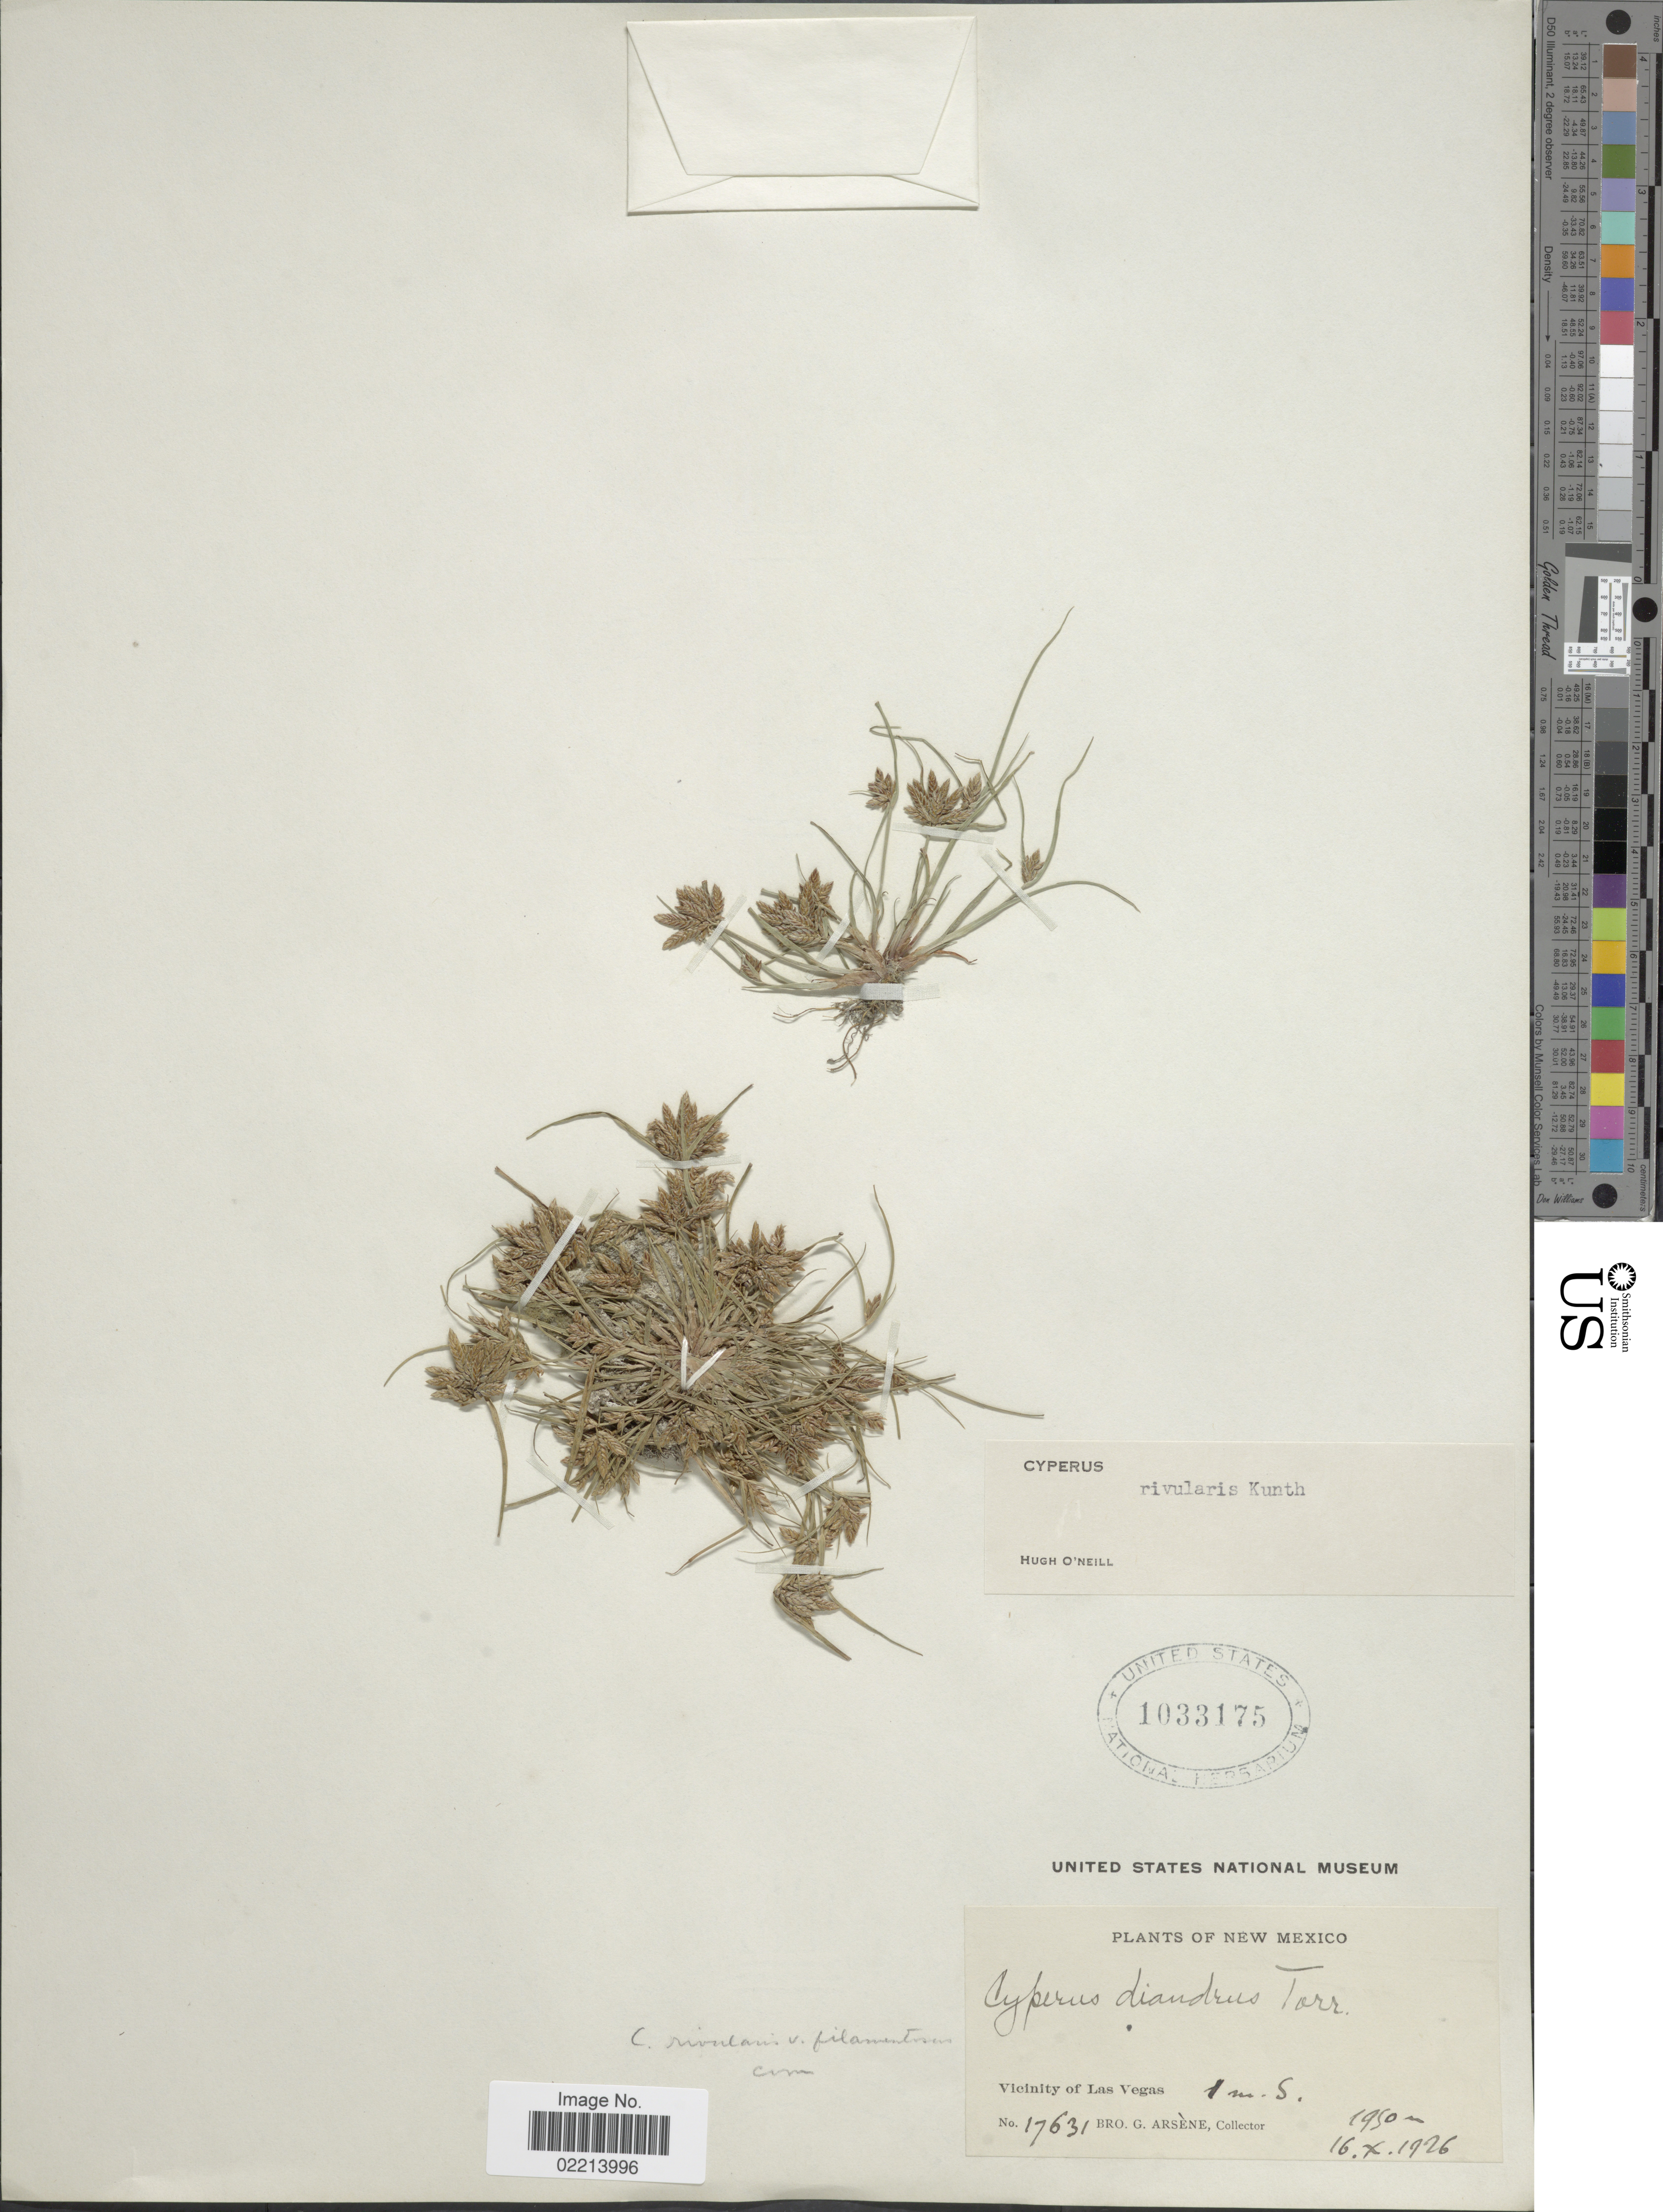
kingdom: Plantae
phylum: Tracheophyta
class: Liliopsida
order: Poales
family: Cyperaceae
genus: Cyperus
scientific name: Cyperus bipartitus Torr.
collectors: Bro. G. Arsène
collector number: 17631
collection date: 1926-10-16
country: United States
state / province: New Mexico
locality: Vicinity of Las Vegas, 1 m. S.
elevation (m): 1950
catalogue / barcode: US 1033175